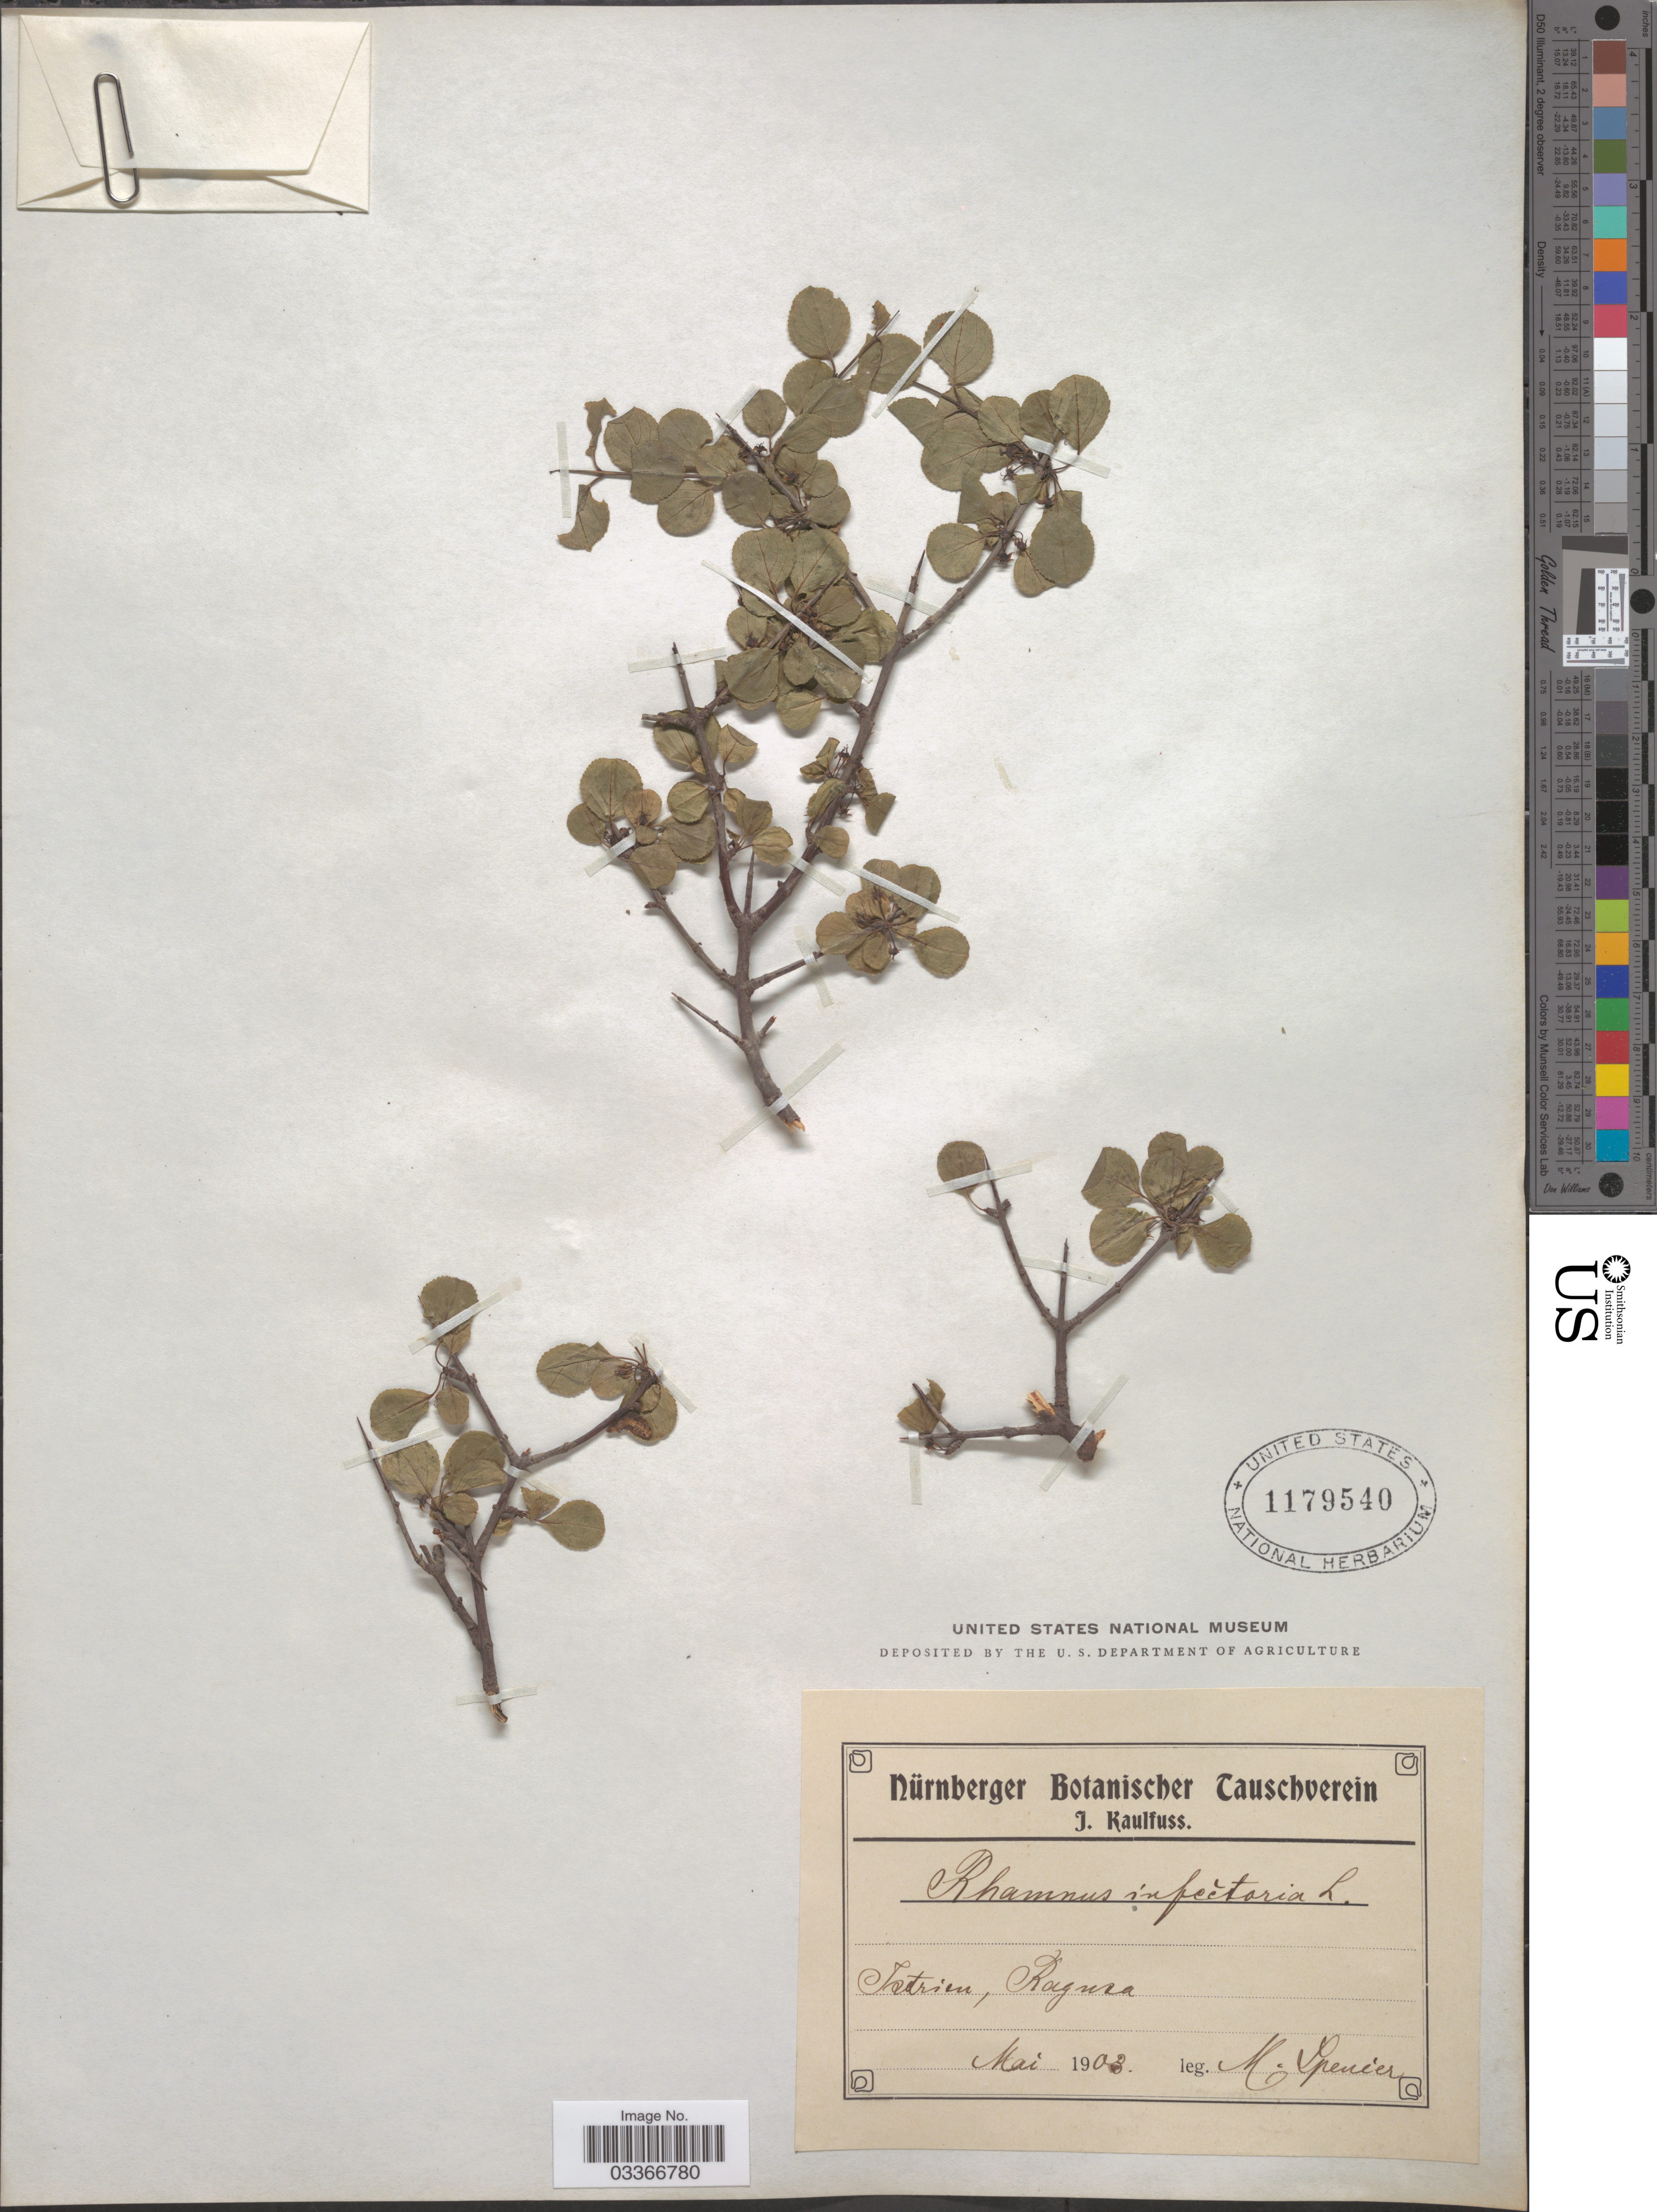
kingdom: Plantae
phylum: Tracheophyta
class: Magnoliopsida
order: Rosales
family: Rhamnaceae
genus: Rhamnus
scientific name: Rhamnus infectoria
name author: L.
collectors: M. Spencer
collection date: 1903-05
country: Croatia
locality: Istrien, Ragusa.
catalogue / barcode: US 1179540